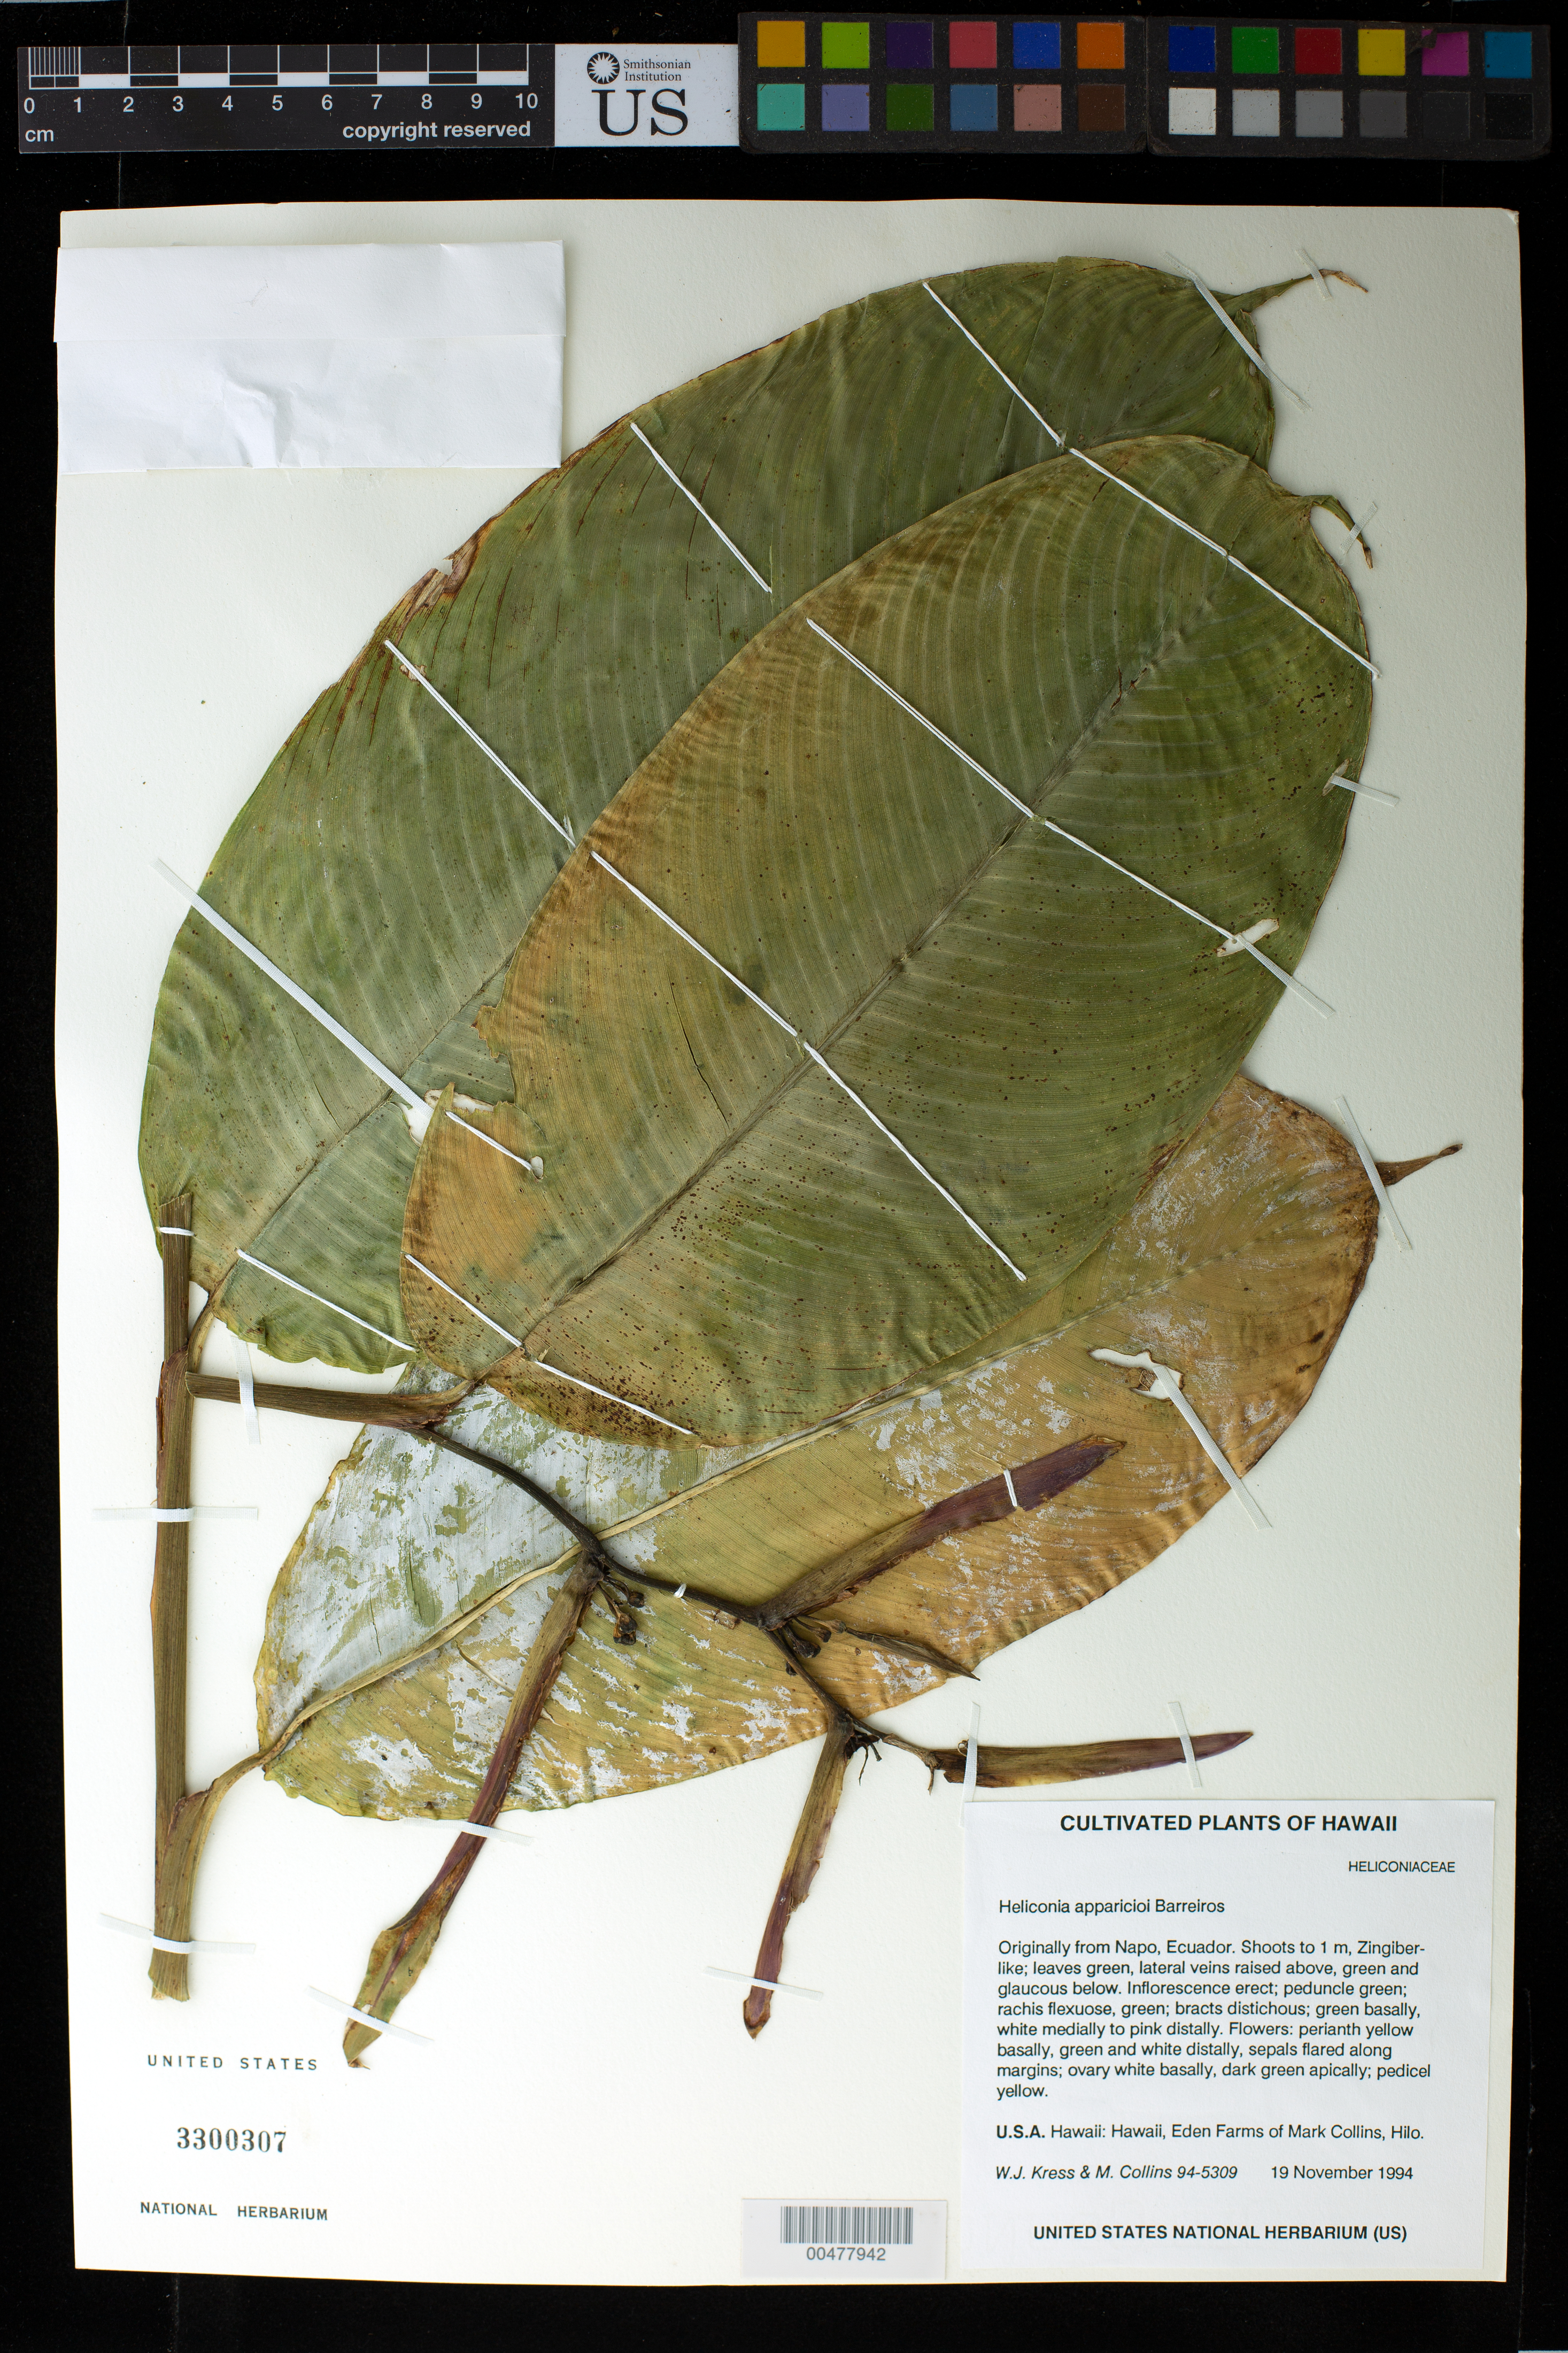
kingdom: Plantae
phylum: Tracheophyta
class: Liliopsida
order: Zingiberales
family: Heliconiaceae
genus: Heliconia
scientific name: Heliconia apparicioi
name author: Barreiros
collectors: W. J. Kress & M. Collins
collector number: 94-5309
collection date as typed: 19 Nov 1994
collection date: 1994-11-19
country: United States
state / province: Hawaii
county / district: Hawaii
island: Hawaii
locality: Eden Farms of Mark Collins, Hilo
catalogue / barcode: US 3300307